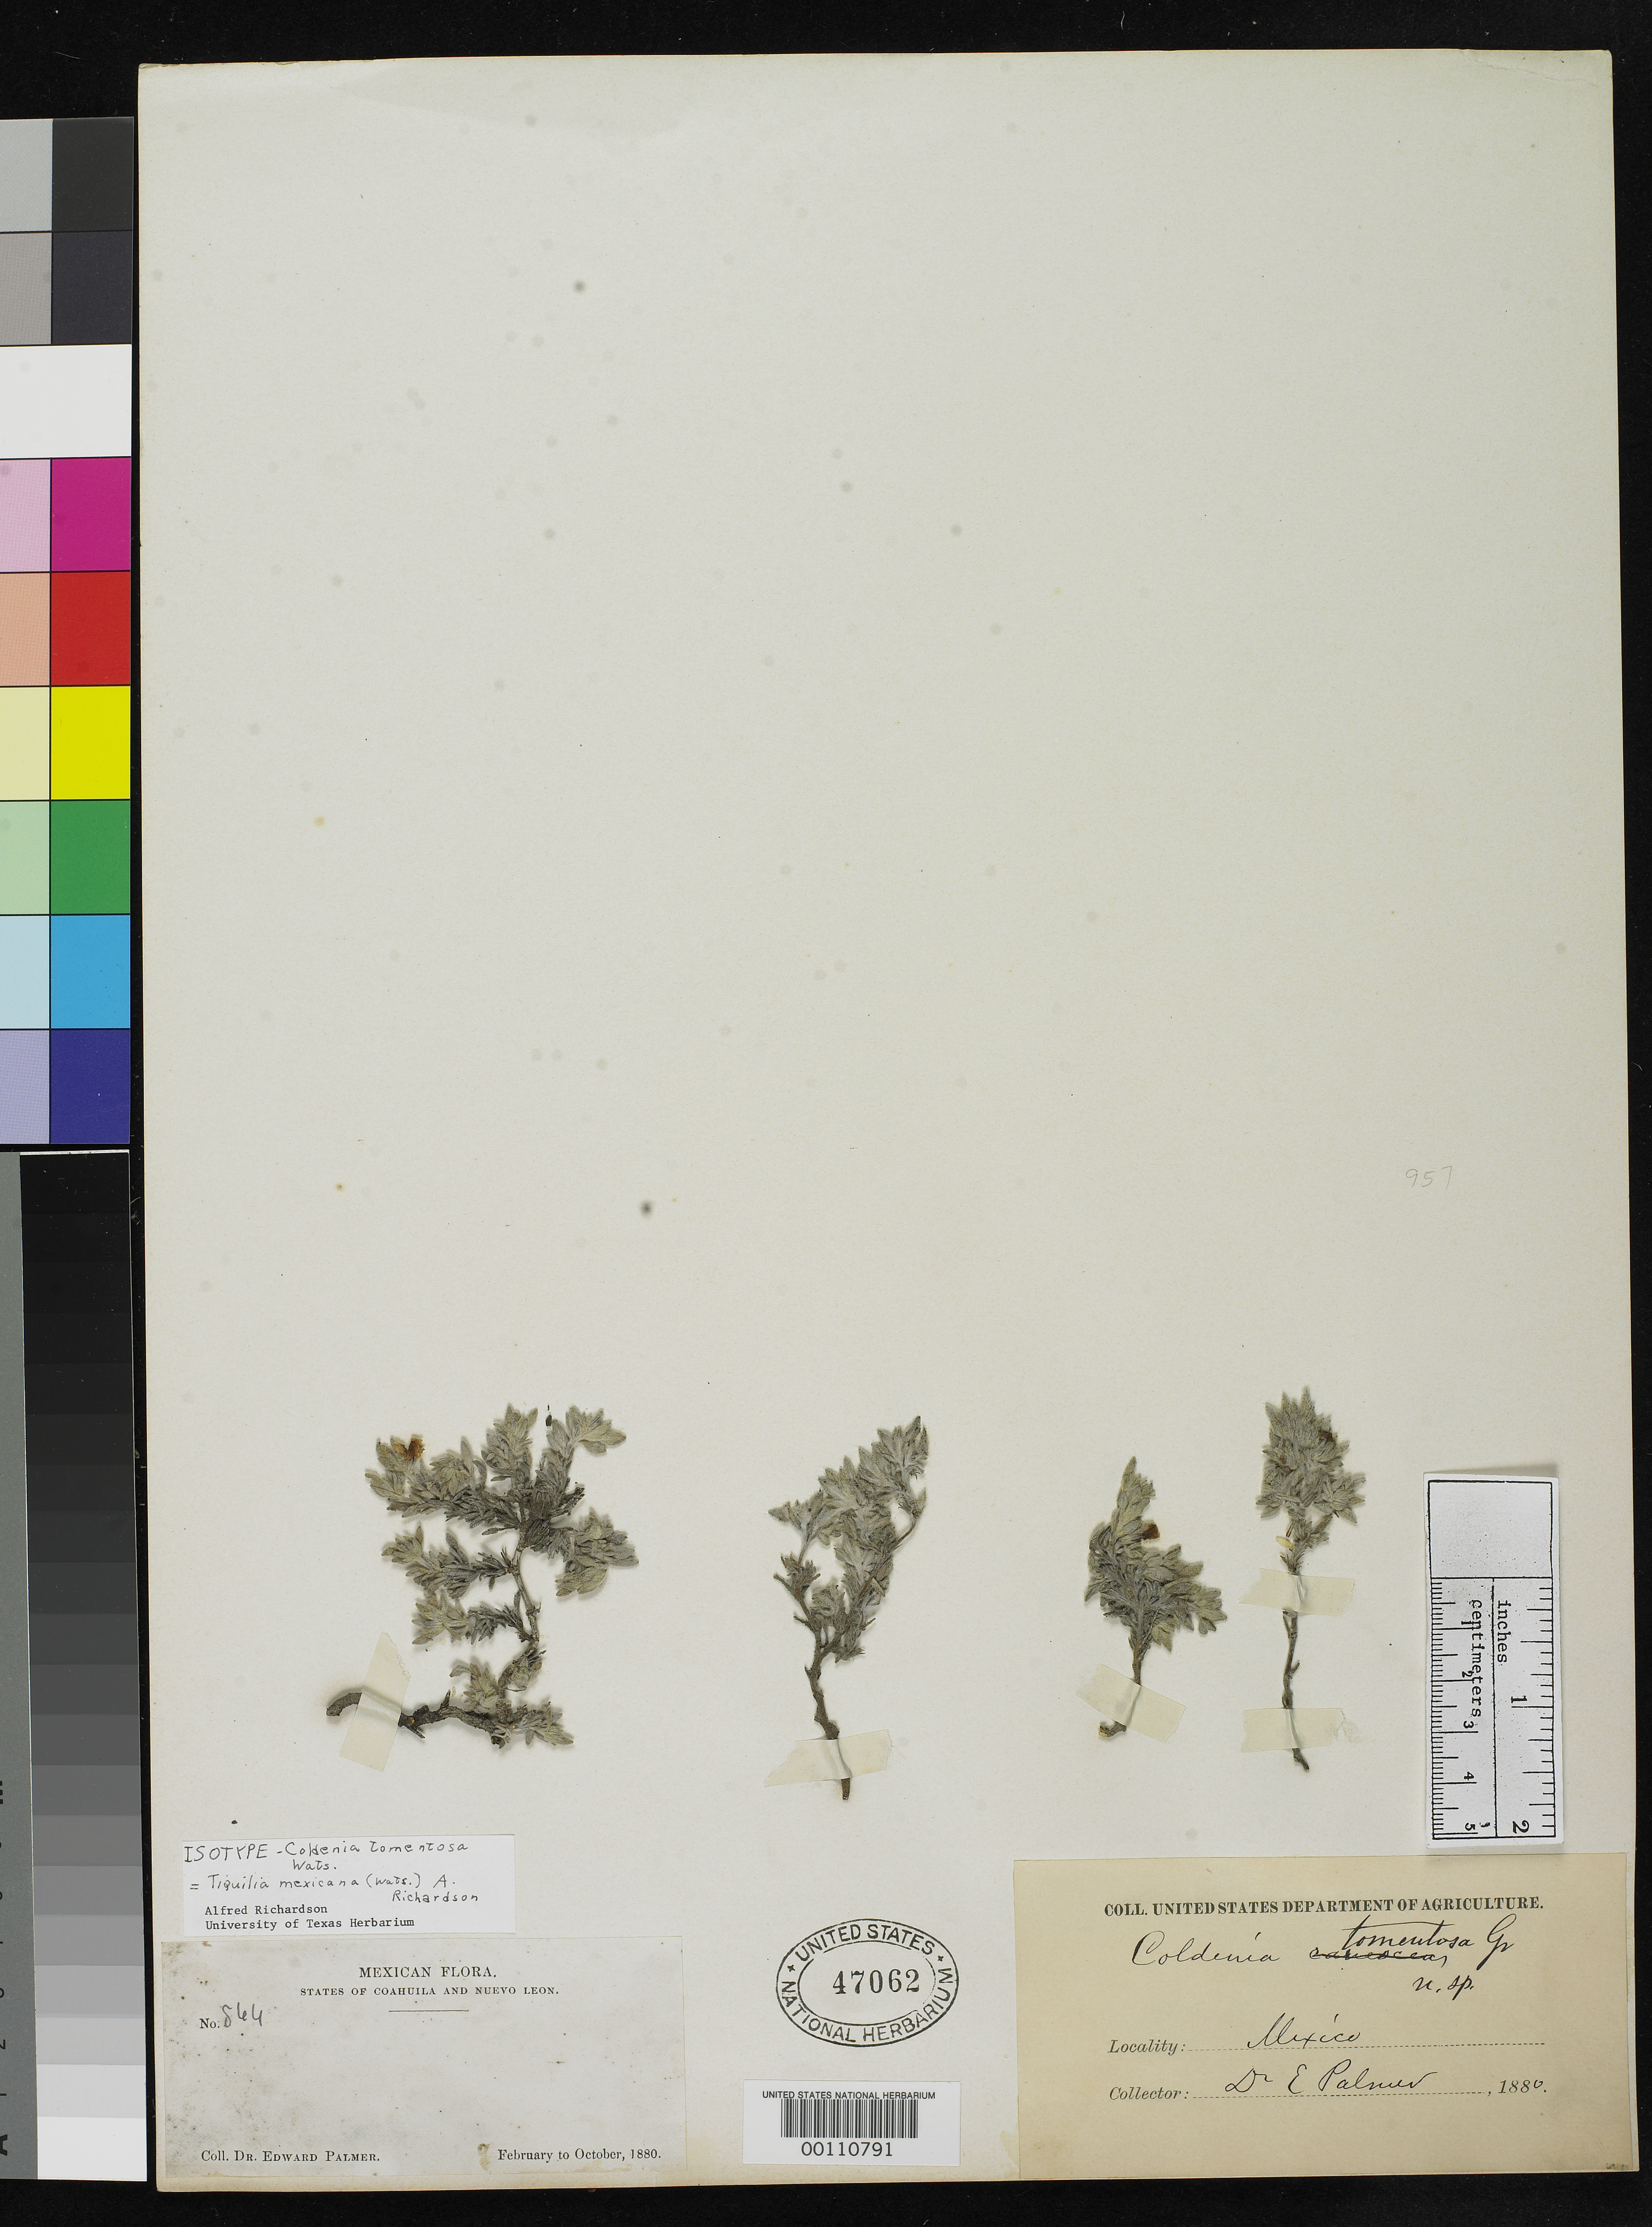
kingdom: Plantae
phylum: Tracheophyta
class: Magnoliopsida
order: Boraginales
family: Coldeniaceae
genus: Coldenia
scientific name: Coldenia tomentosa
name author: S. Watson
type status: Isotype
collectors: E. Palmer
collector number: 864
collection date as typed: Feb 1880 to -- Oct 1880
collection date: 1880-02/1880-10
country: Mexico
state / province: Coahuila / Nuevo León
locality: Sierra Madre, S of Saltillo.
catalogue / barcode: US 47062